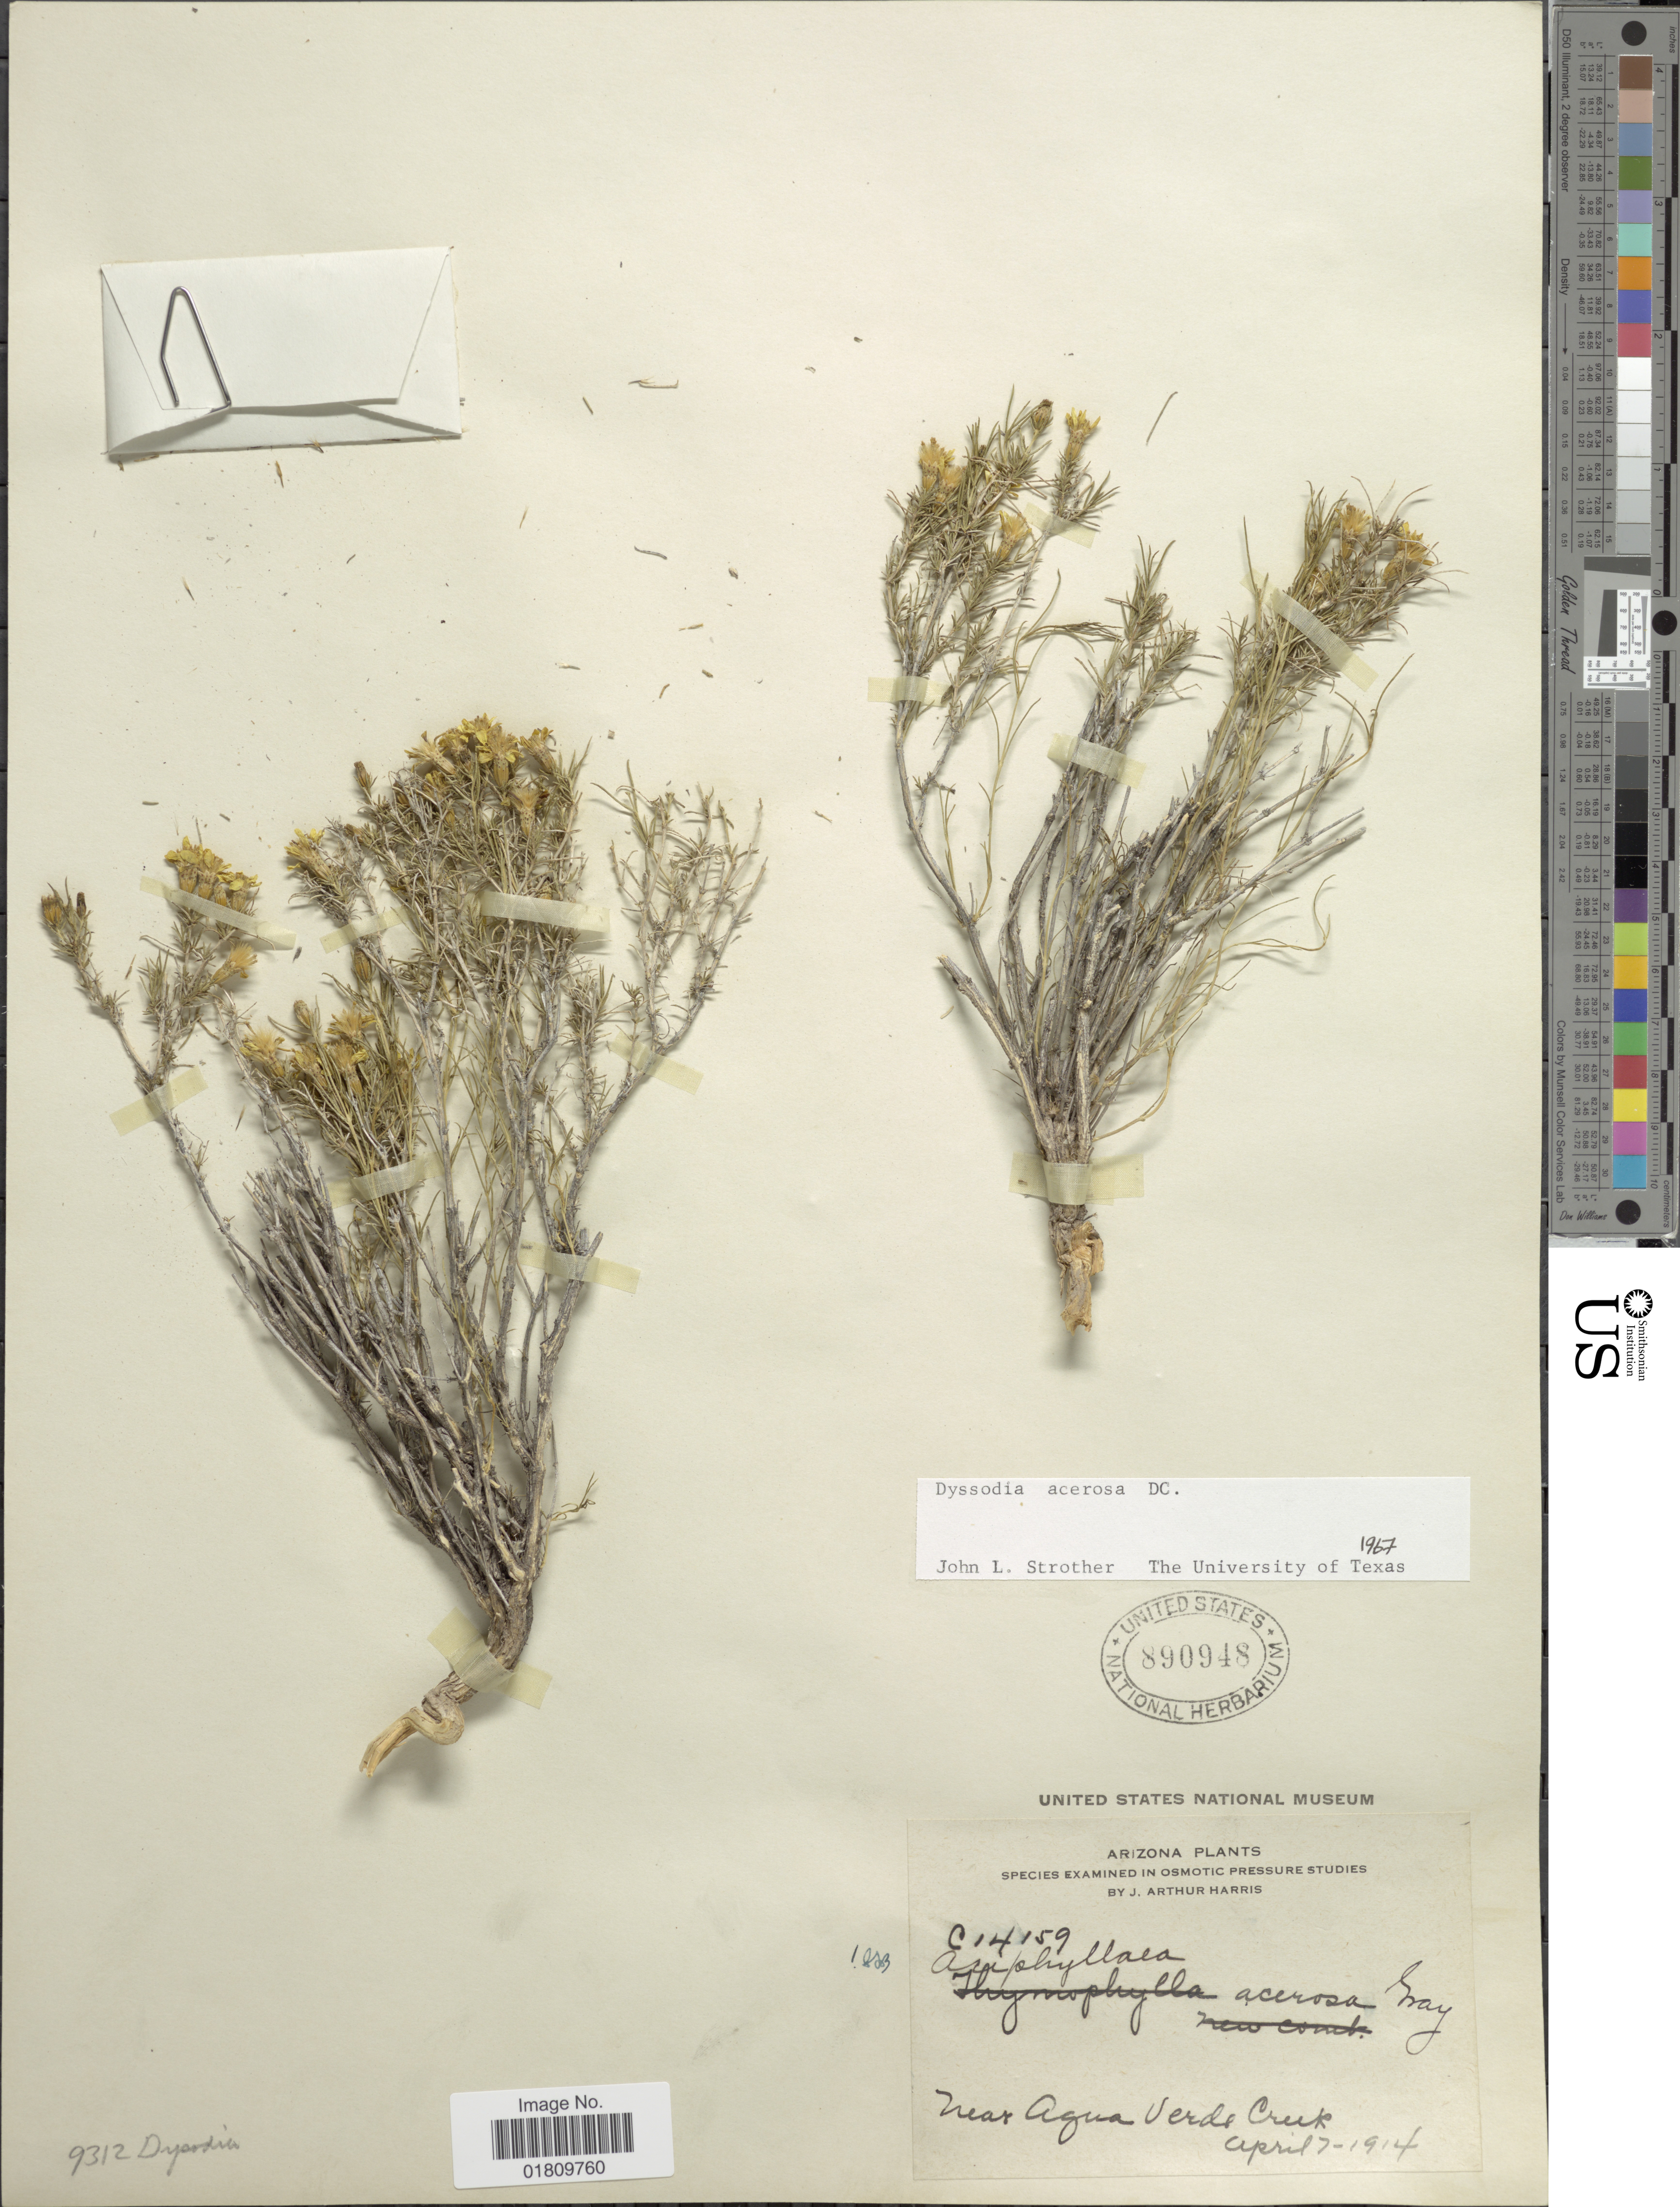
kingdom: Plantae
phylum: Tracheophyta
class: Magnoliopsida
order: Asterales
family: Asteraceae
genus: Thymophylla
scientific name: Thymophylla acerosa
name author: (DC.) Strother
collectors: J. A. Harris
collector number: C14159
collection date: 1914-04-07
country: United States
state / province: Arizona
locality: Near Agua Verde Creek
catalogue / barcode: US 890948